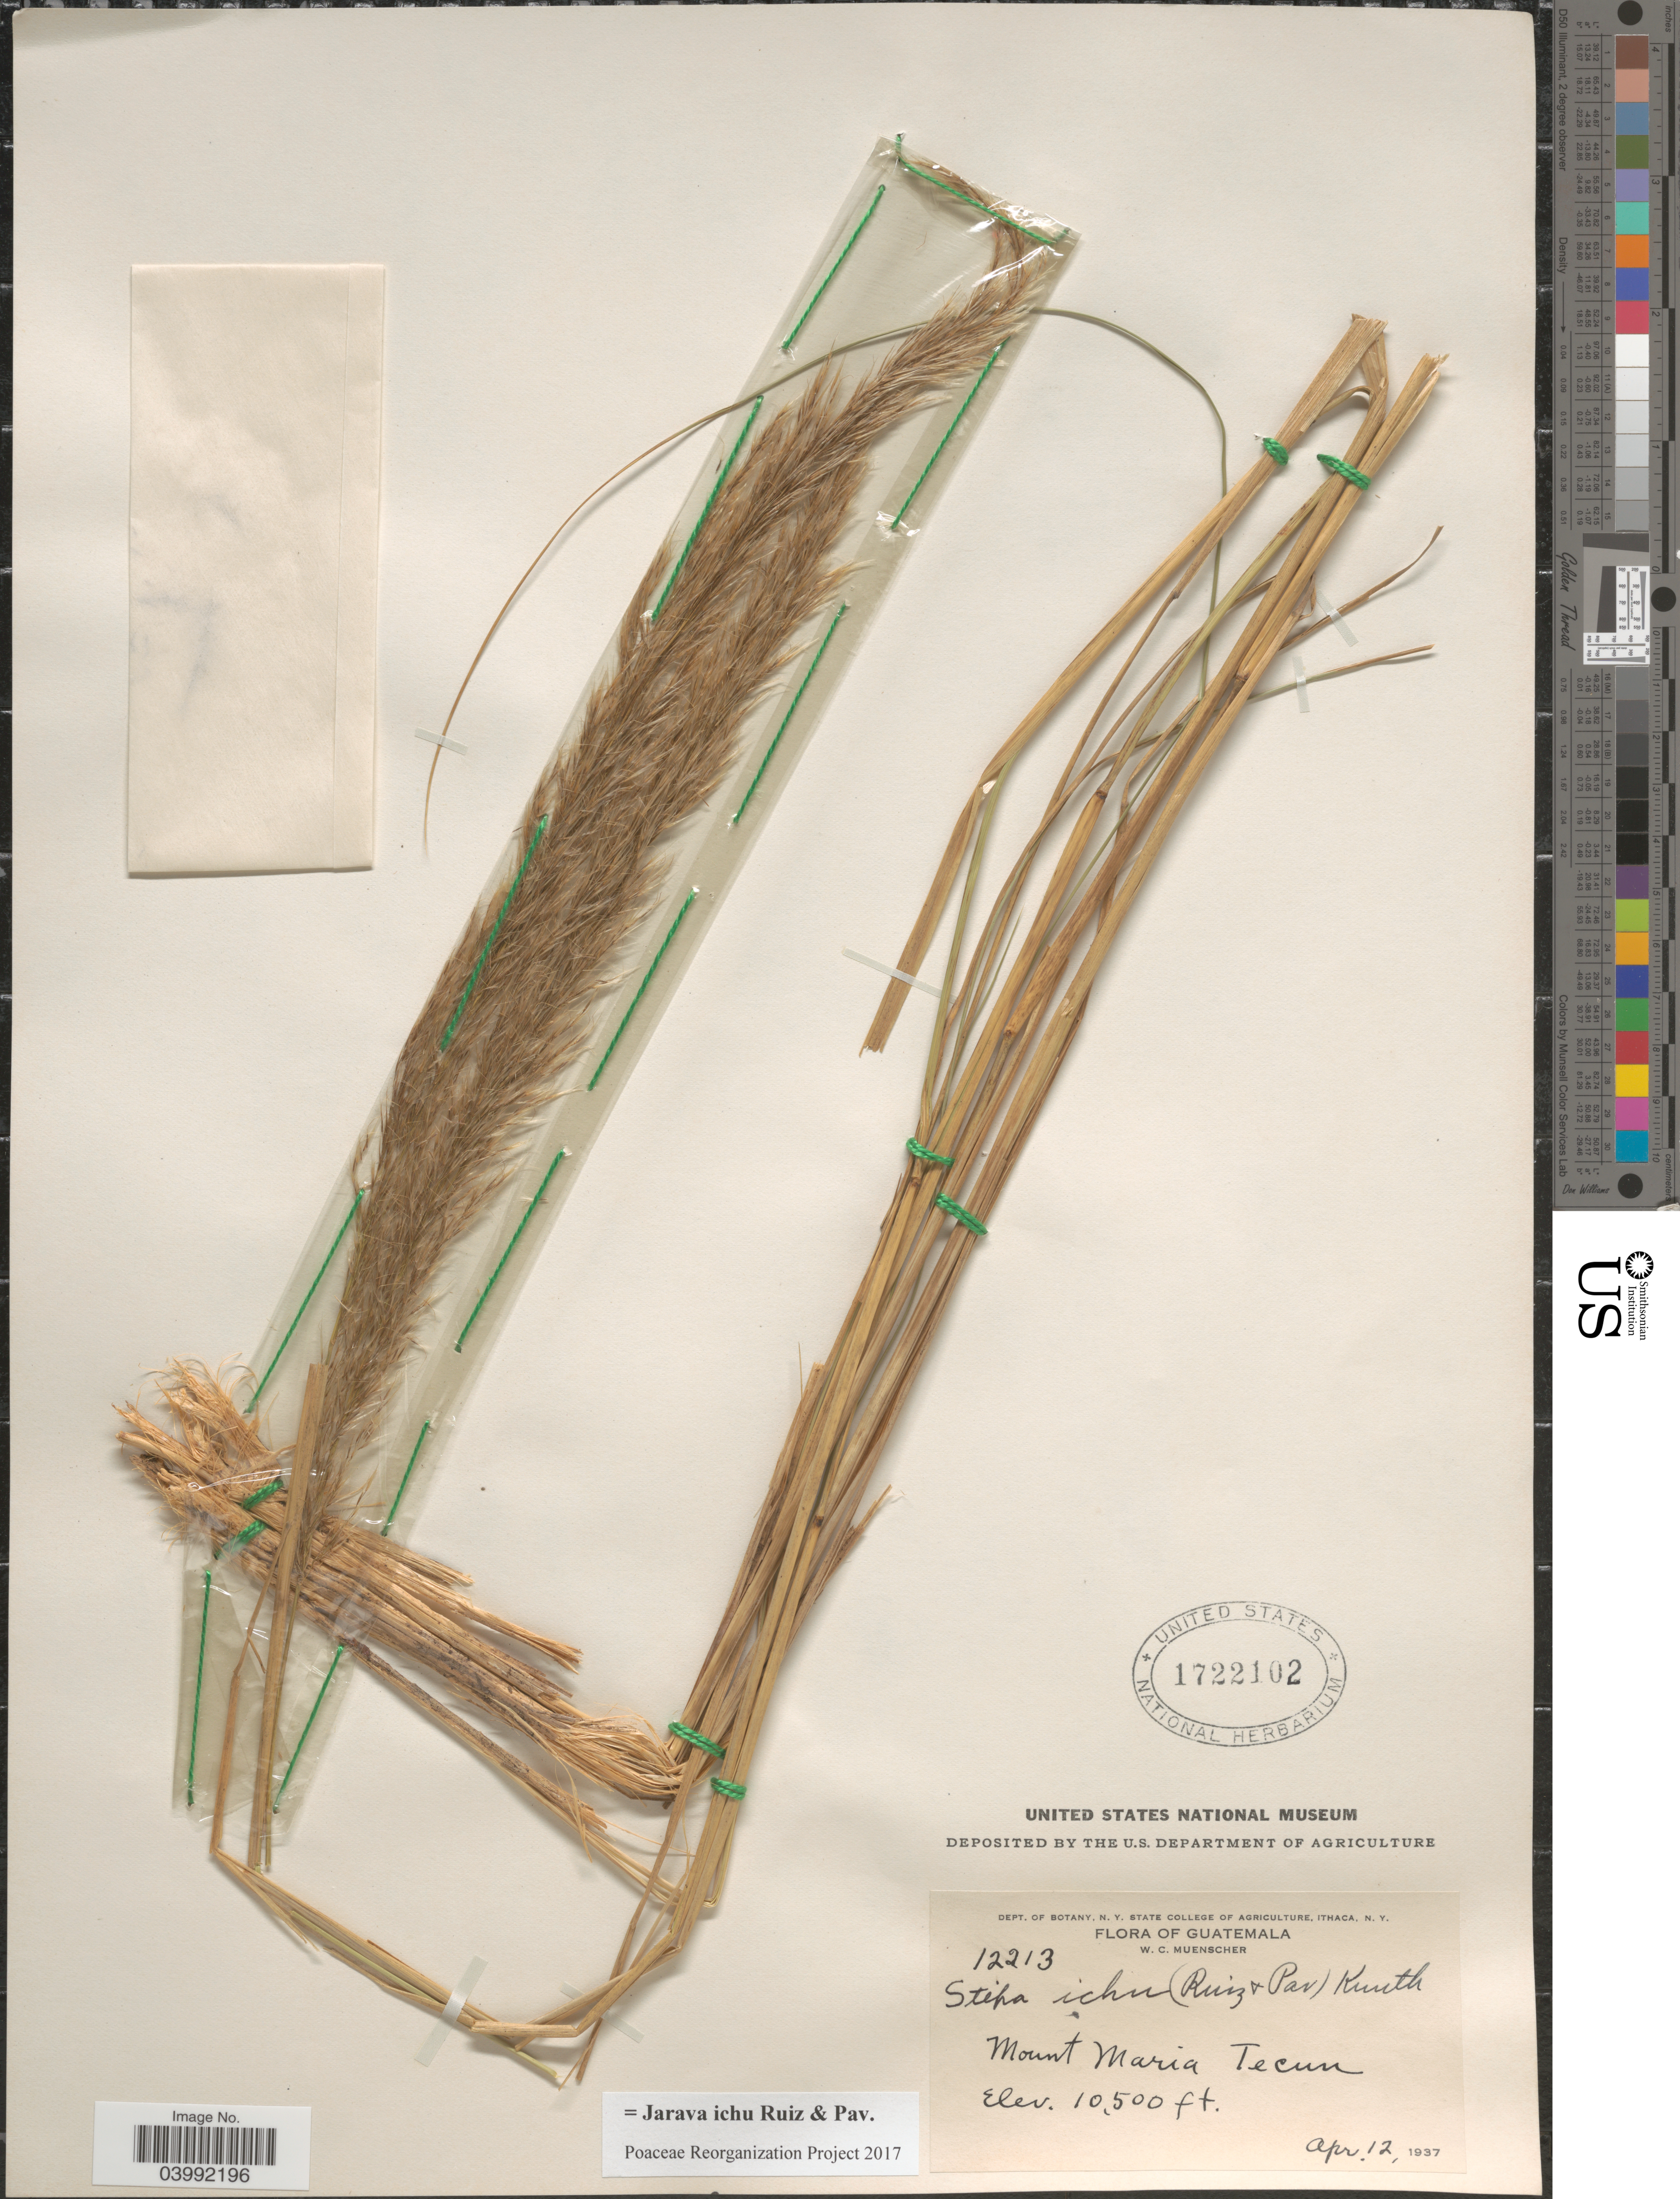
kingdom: Plantae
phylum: Tracheophyta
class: Liliopsida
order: Poales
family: Poaceae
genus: Jarava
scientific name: Jarava ichu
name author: Ruiz & Pav.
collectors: W. Muenscher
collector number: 12213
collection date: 1937-04-12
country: Guatemala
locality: Mount Maria, Tecun.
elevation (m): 3200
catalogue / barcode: US 1722102